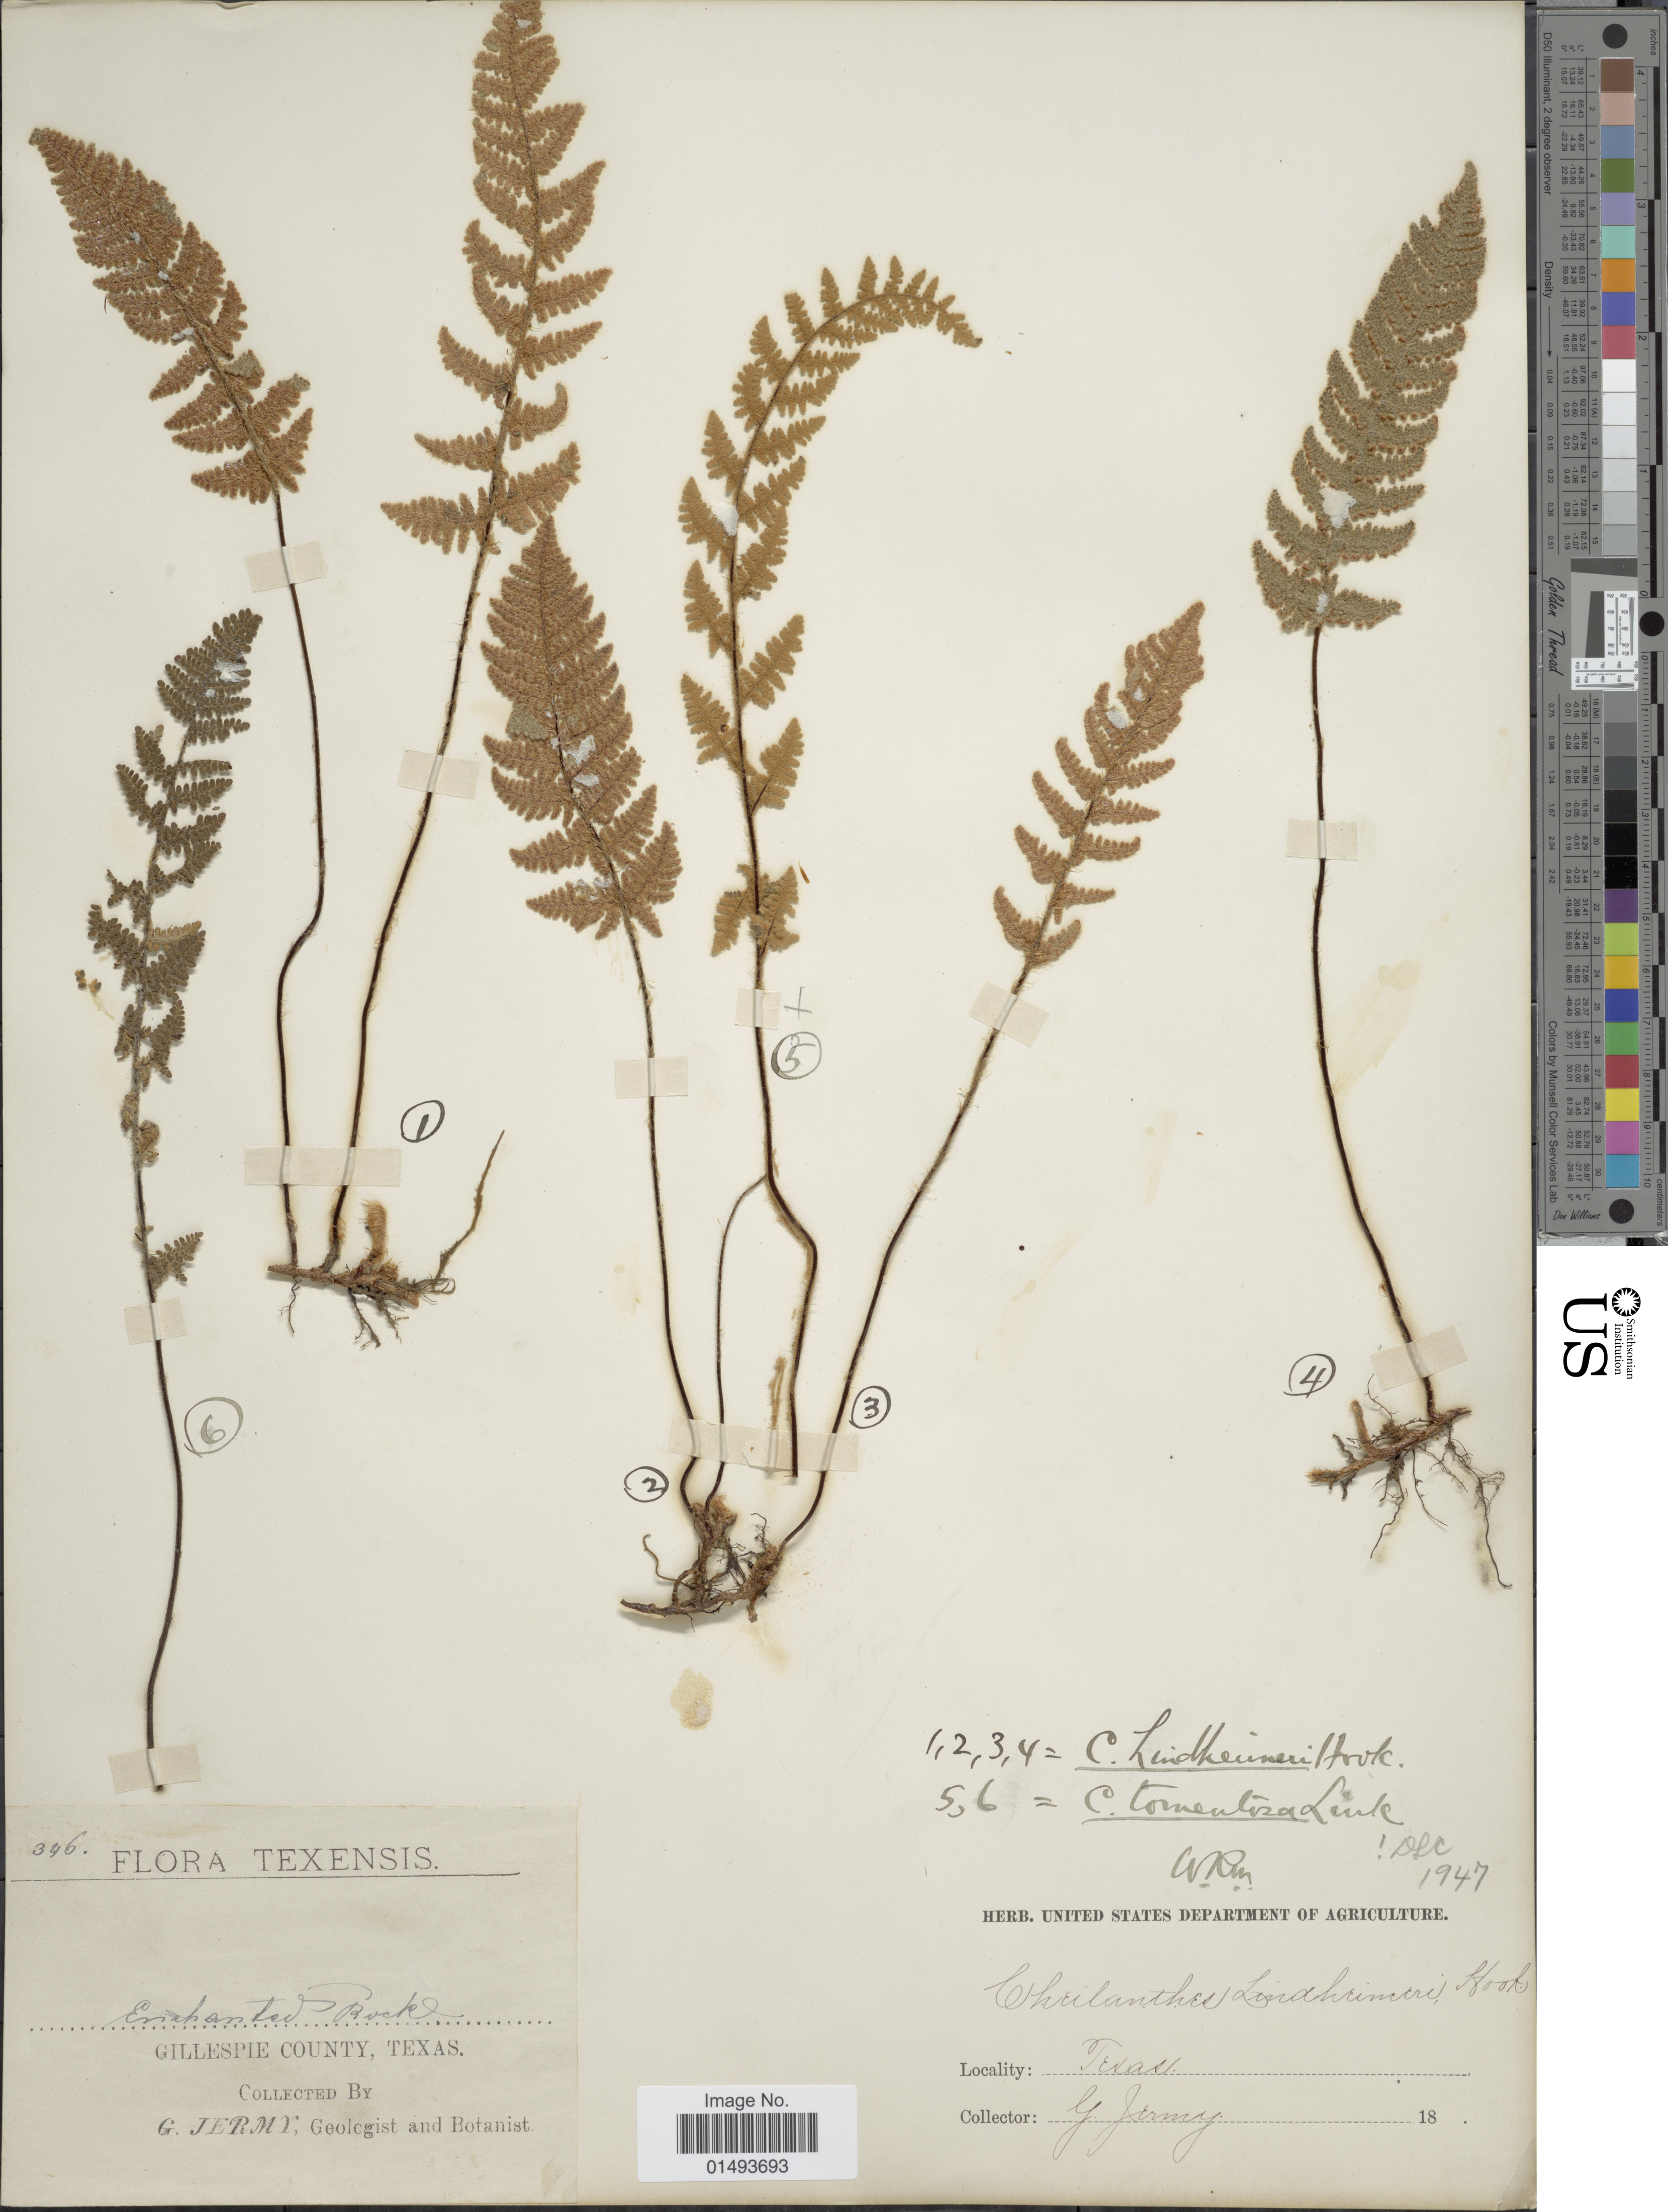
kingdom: Plantae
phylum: Tracheophyta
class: Polypodiopsida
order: Polypodiales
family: Pteridaceae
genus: Myriopteris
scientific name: Myriopteris lindheimeri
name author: (Hook.) J. Sm.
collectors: G. Jermy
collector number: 346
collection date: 1947-12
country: United States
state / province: Texas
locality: Flora Texensis, Gillespie County